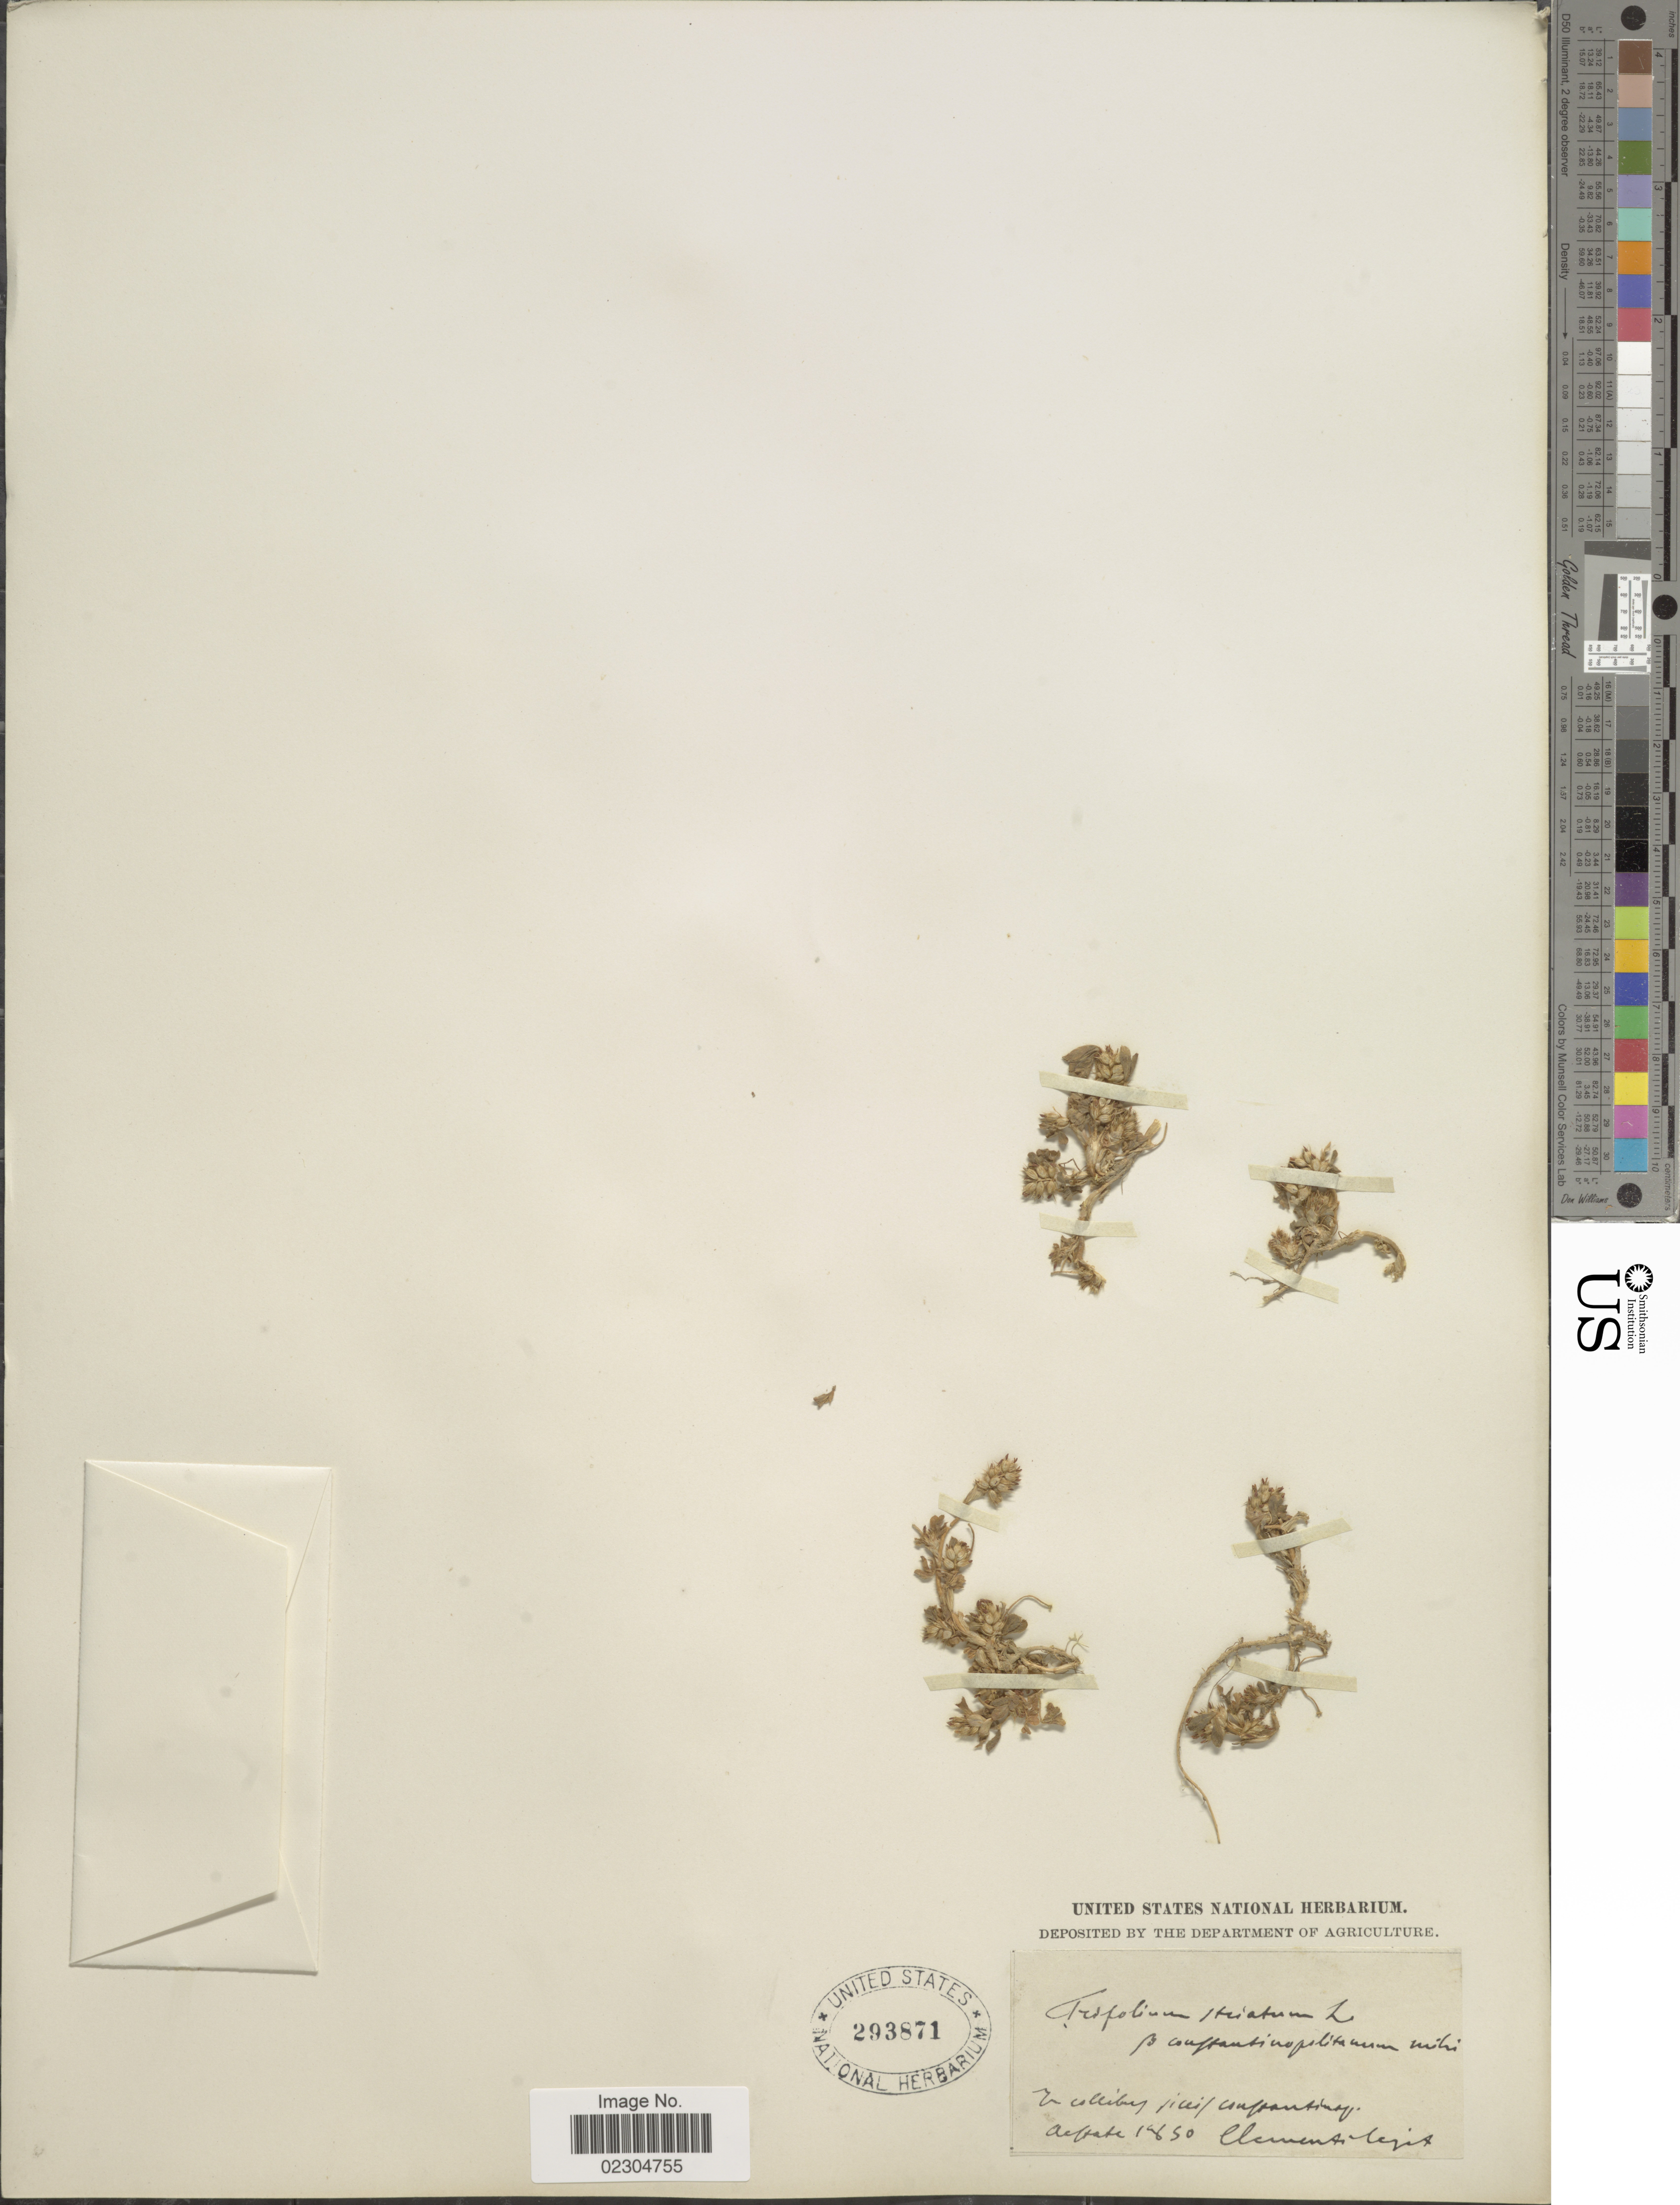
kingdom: Plantae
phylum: Tracheophyta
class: Magnoliopsida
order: Fabales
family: Fabaceae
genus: Trifolium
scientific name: Trifolium striatum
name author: L.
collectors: -. Clements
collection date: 1850-08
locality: In collibus ficeis csupantinays [interpreted]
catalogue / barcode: US 293871